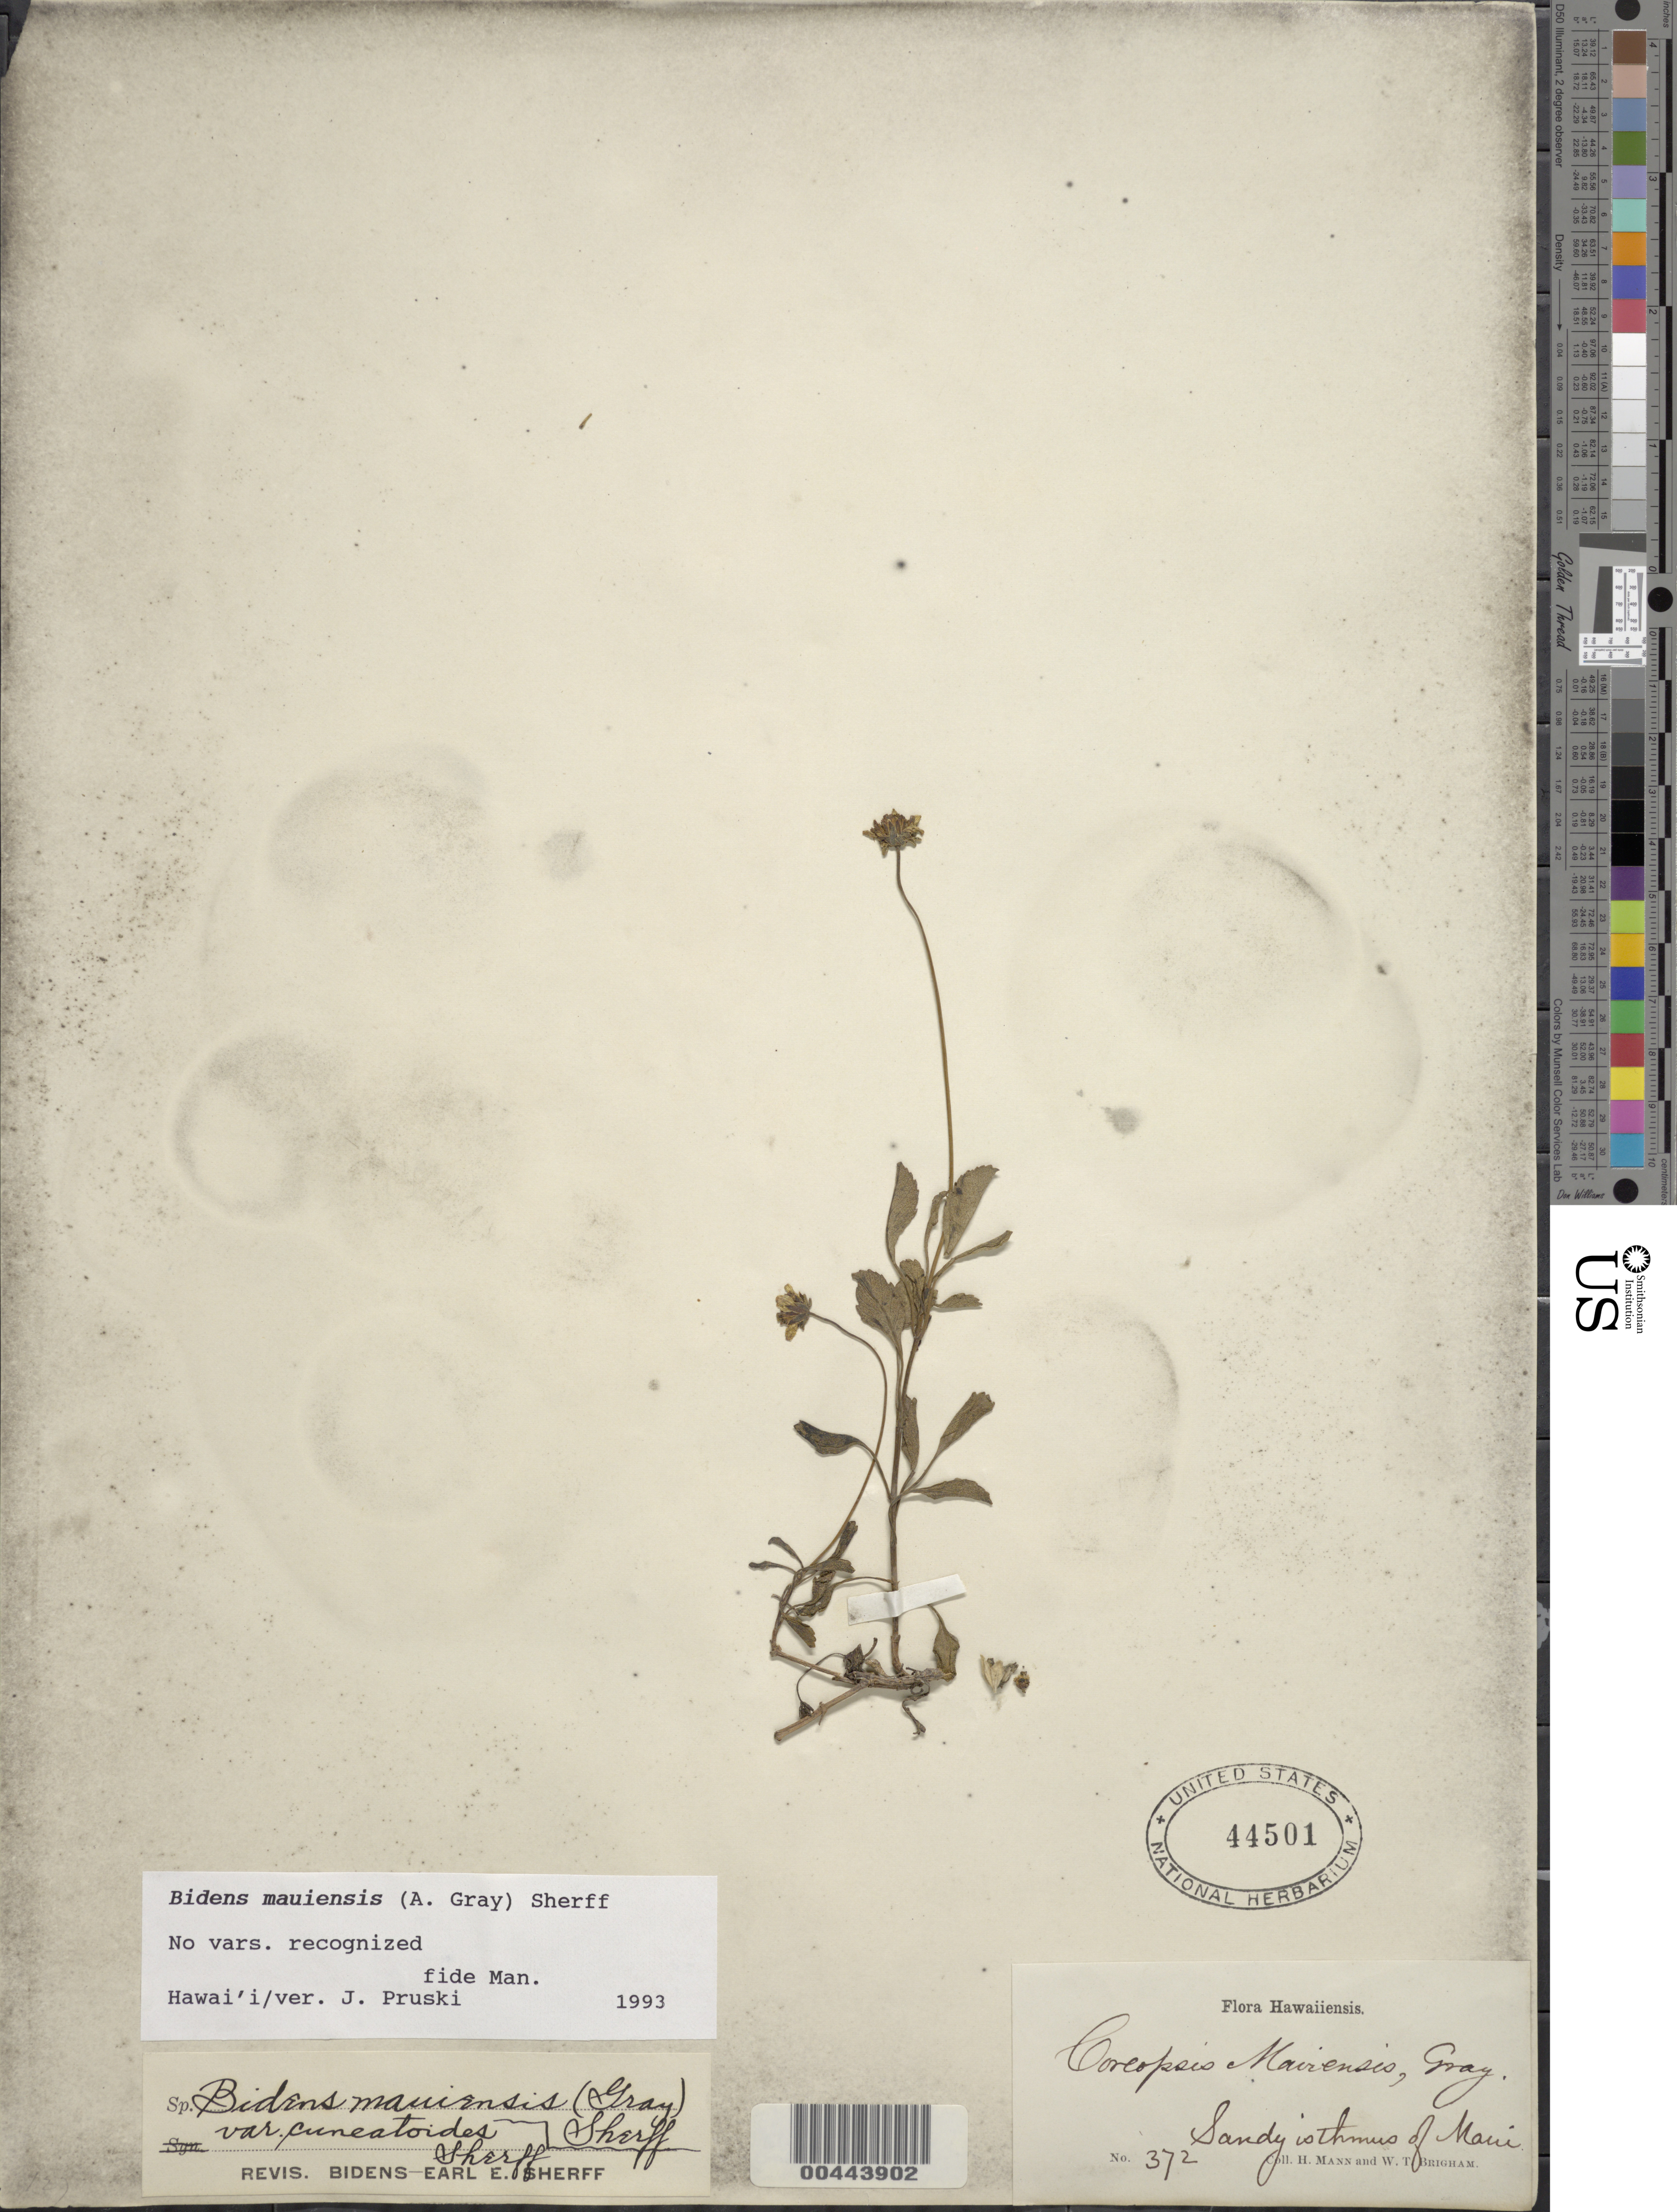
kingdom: Plantae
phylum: Tracheophyta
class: Magnoliopsida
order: Asterales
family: Asteraceae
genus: Bidens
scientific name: Bidens mauiensis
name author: Sherff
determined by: Pruski, J. F.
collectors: H. Mann & W. T. Brigham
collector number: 372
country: United States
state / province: Hawaii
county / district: Maui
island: Maui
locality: Sandy isthmus of Maui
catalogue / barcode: US 44501